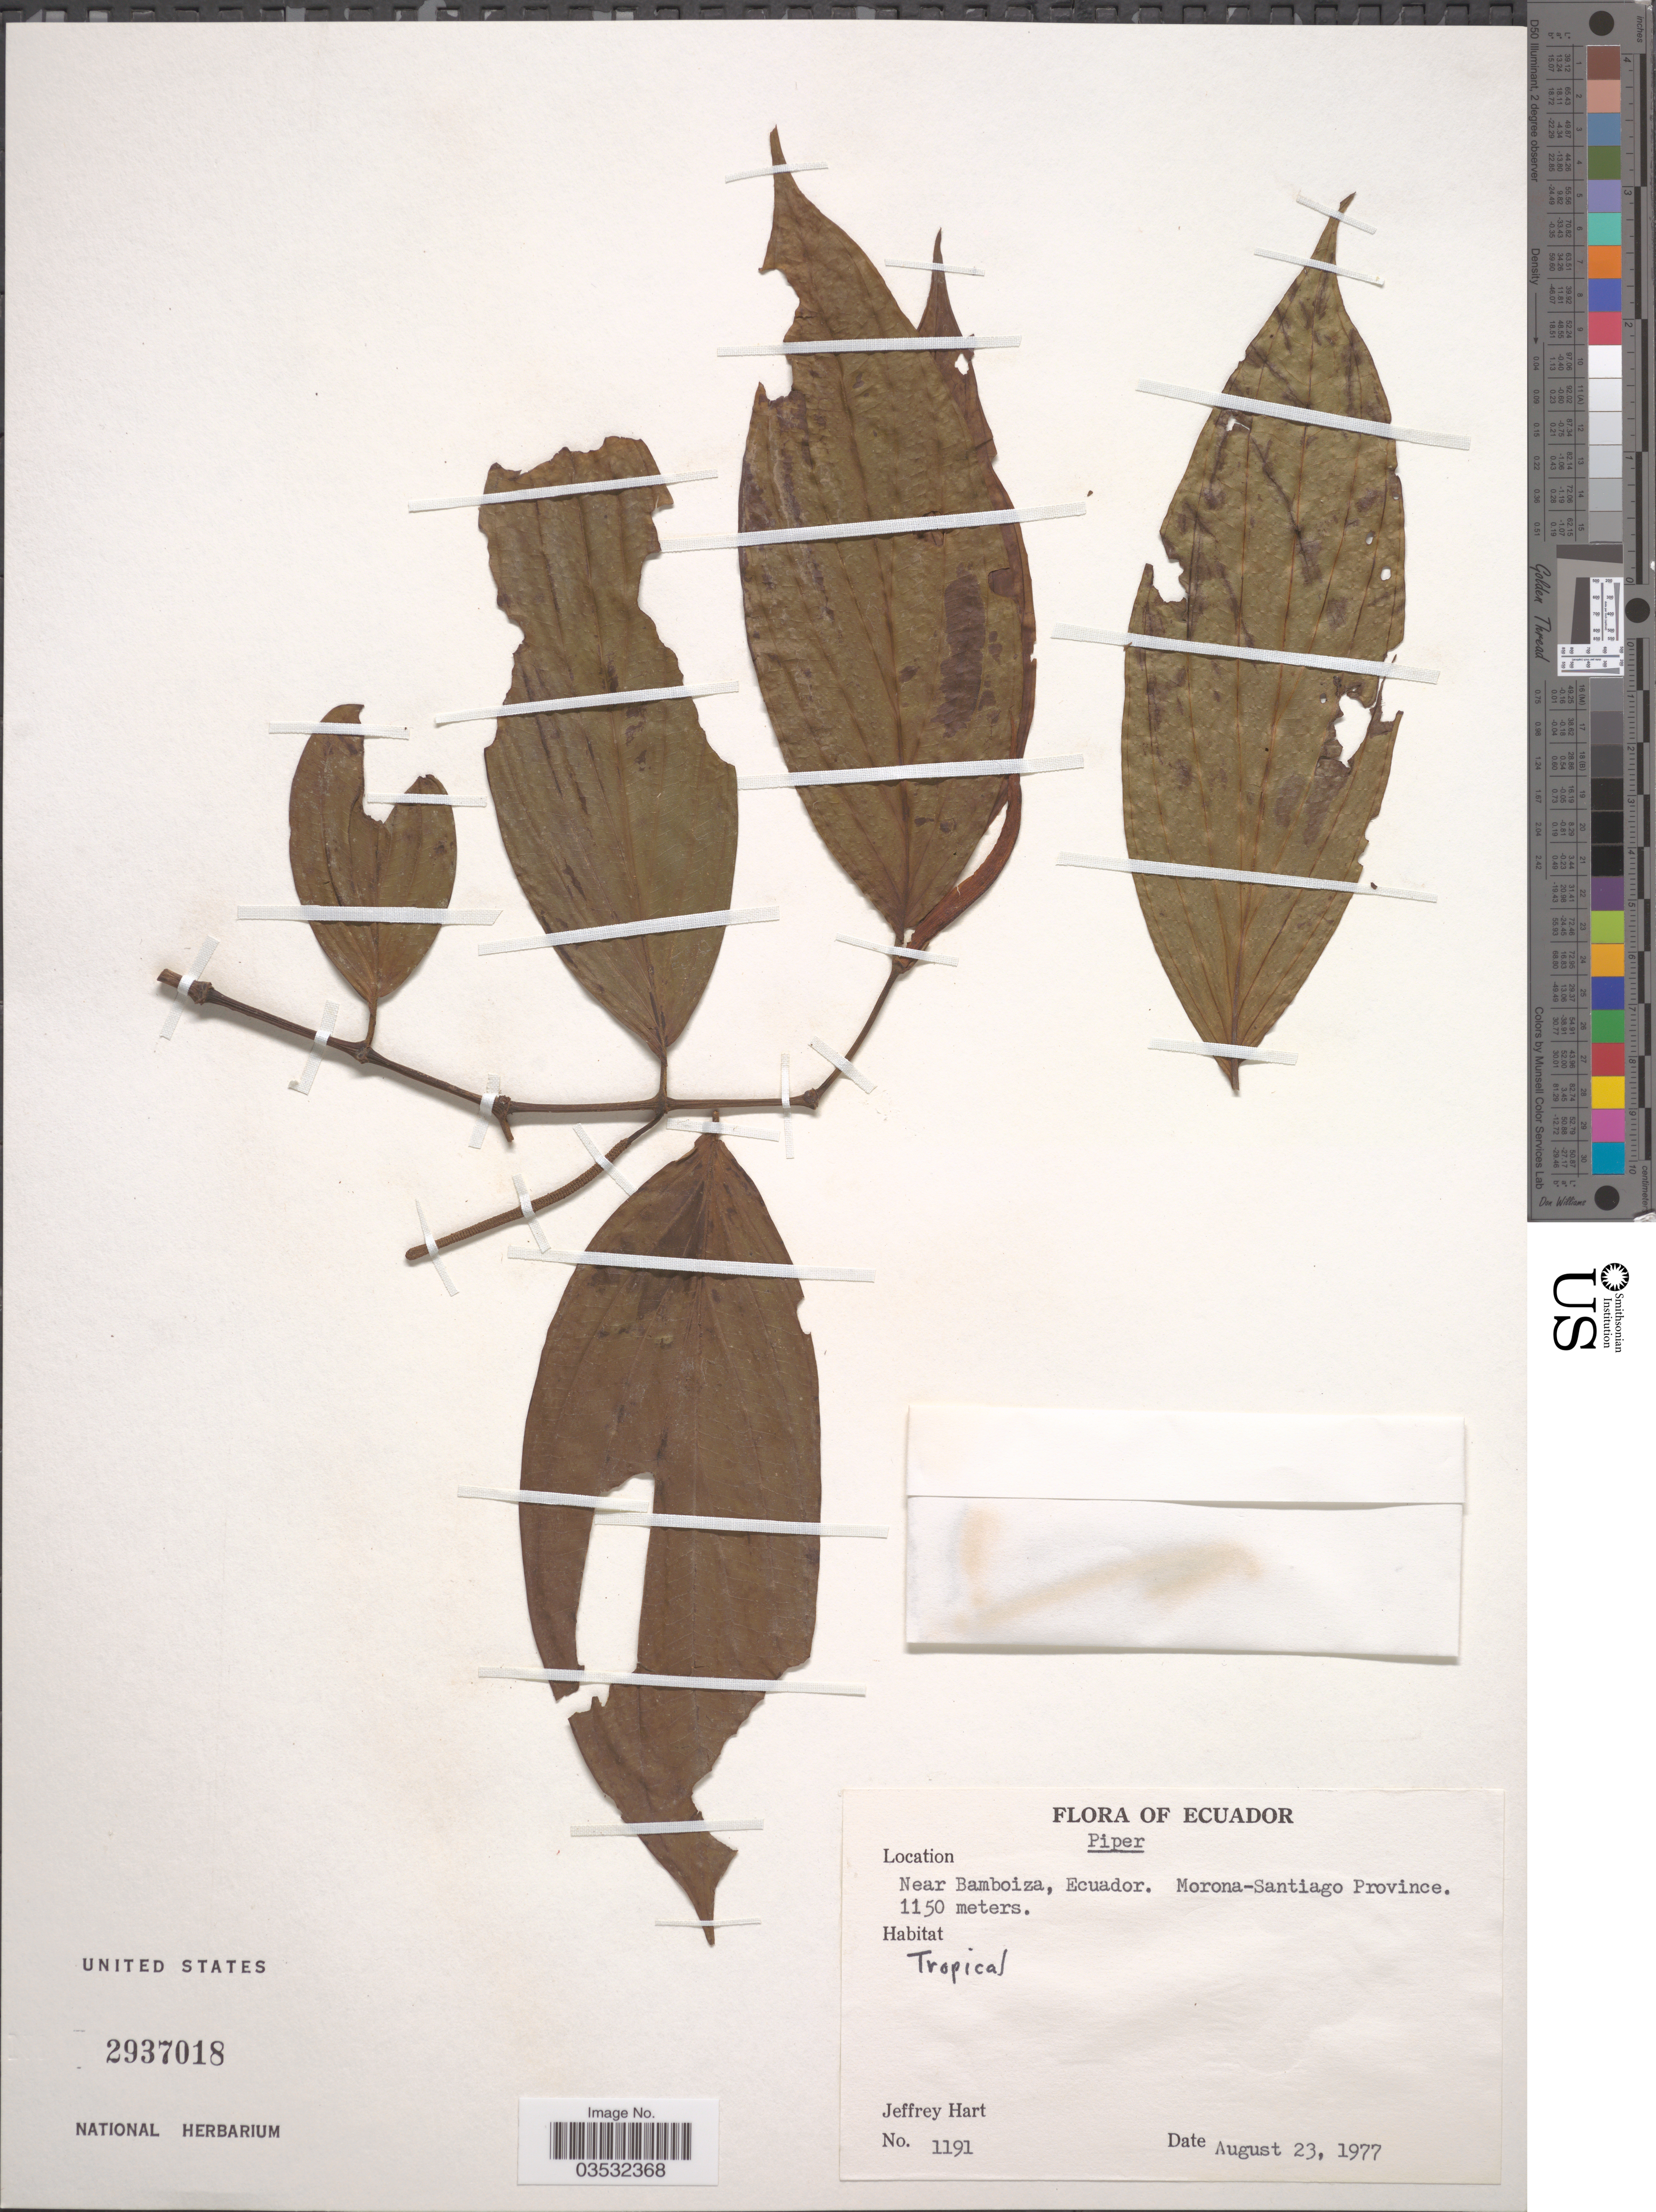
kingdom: Plantae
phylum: Tracheophyta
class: Magnoliopsida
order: Piperales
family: Piperaceae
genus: Piper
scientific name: Piper sp.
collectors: J. A. Hart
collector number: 1191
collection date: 1977-08-23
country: Ecuador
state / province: Morona-Santiago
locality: Near Bamboiza.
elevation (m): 1150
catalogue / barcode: US 2937018